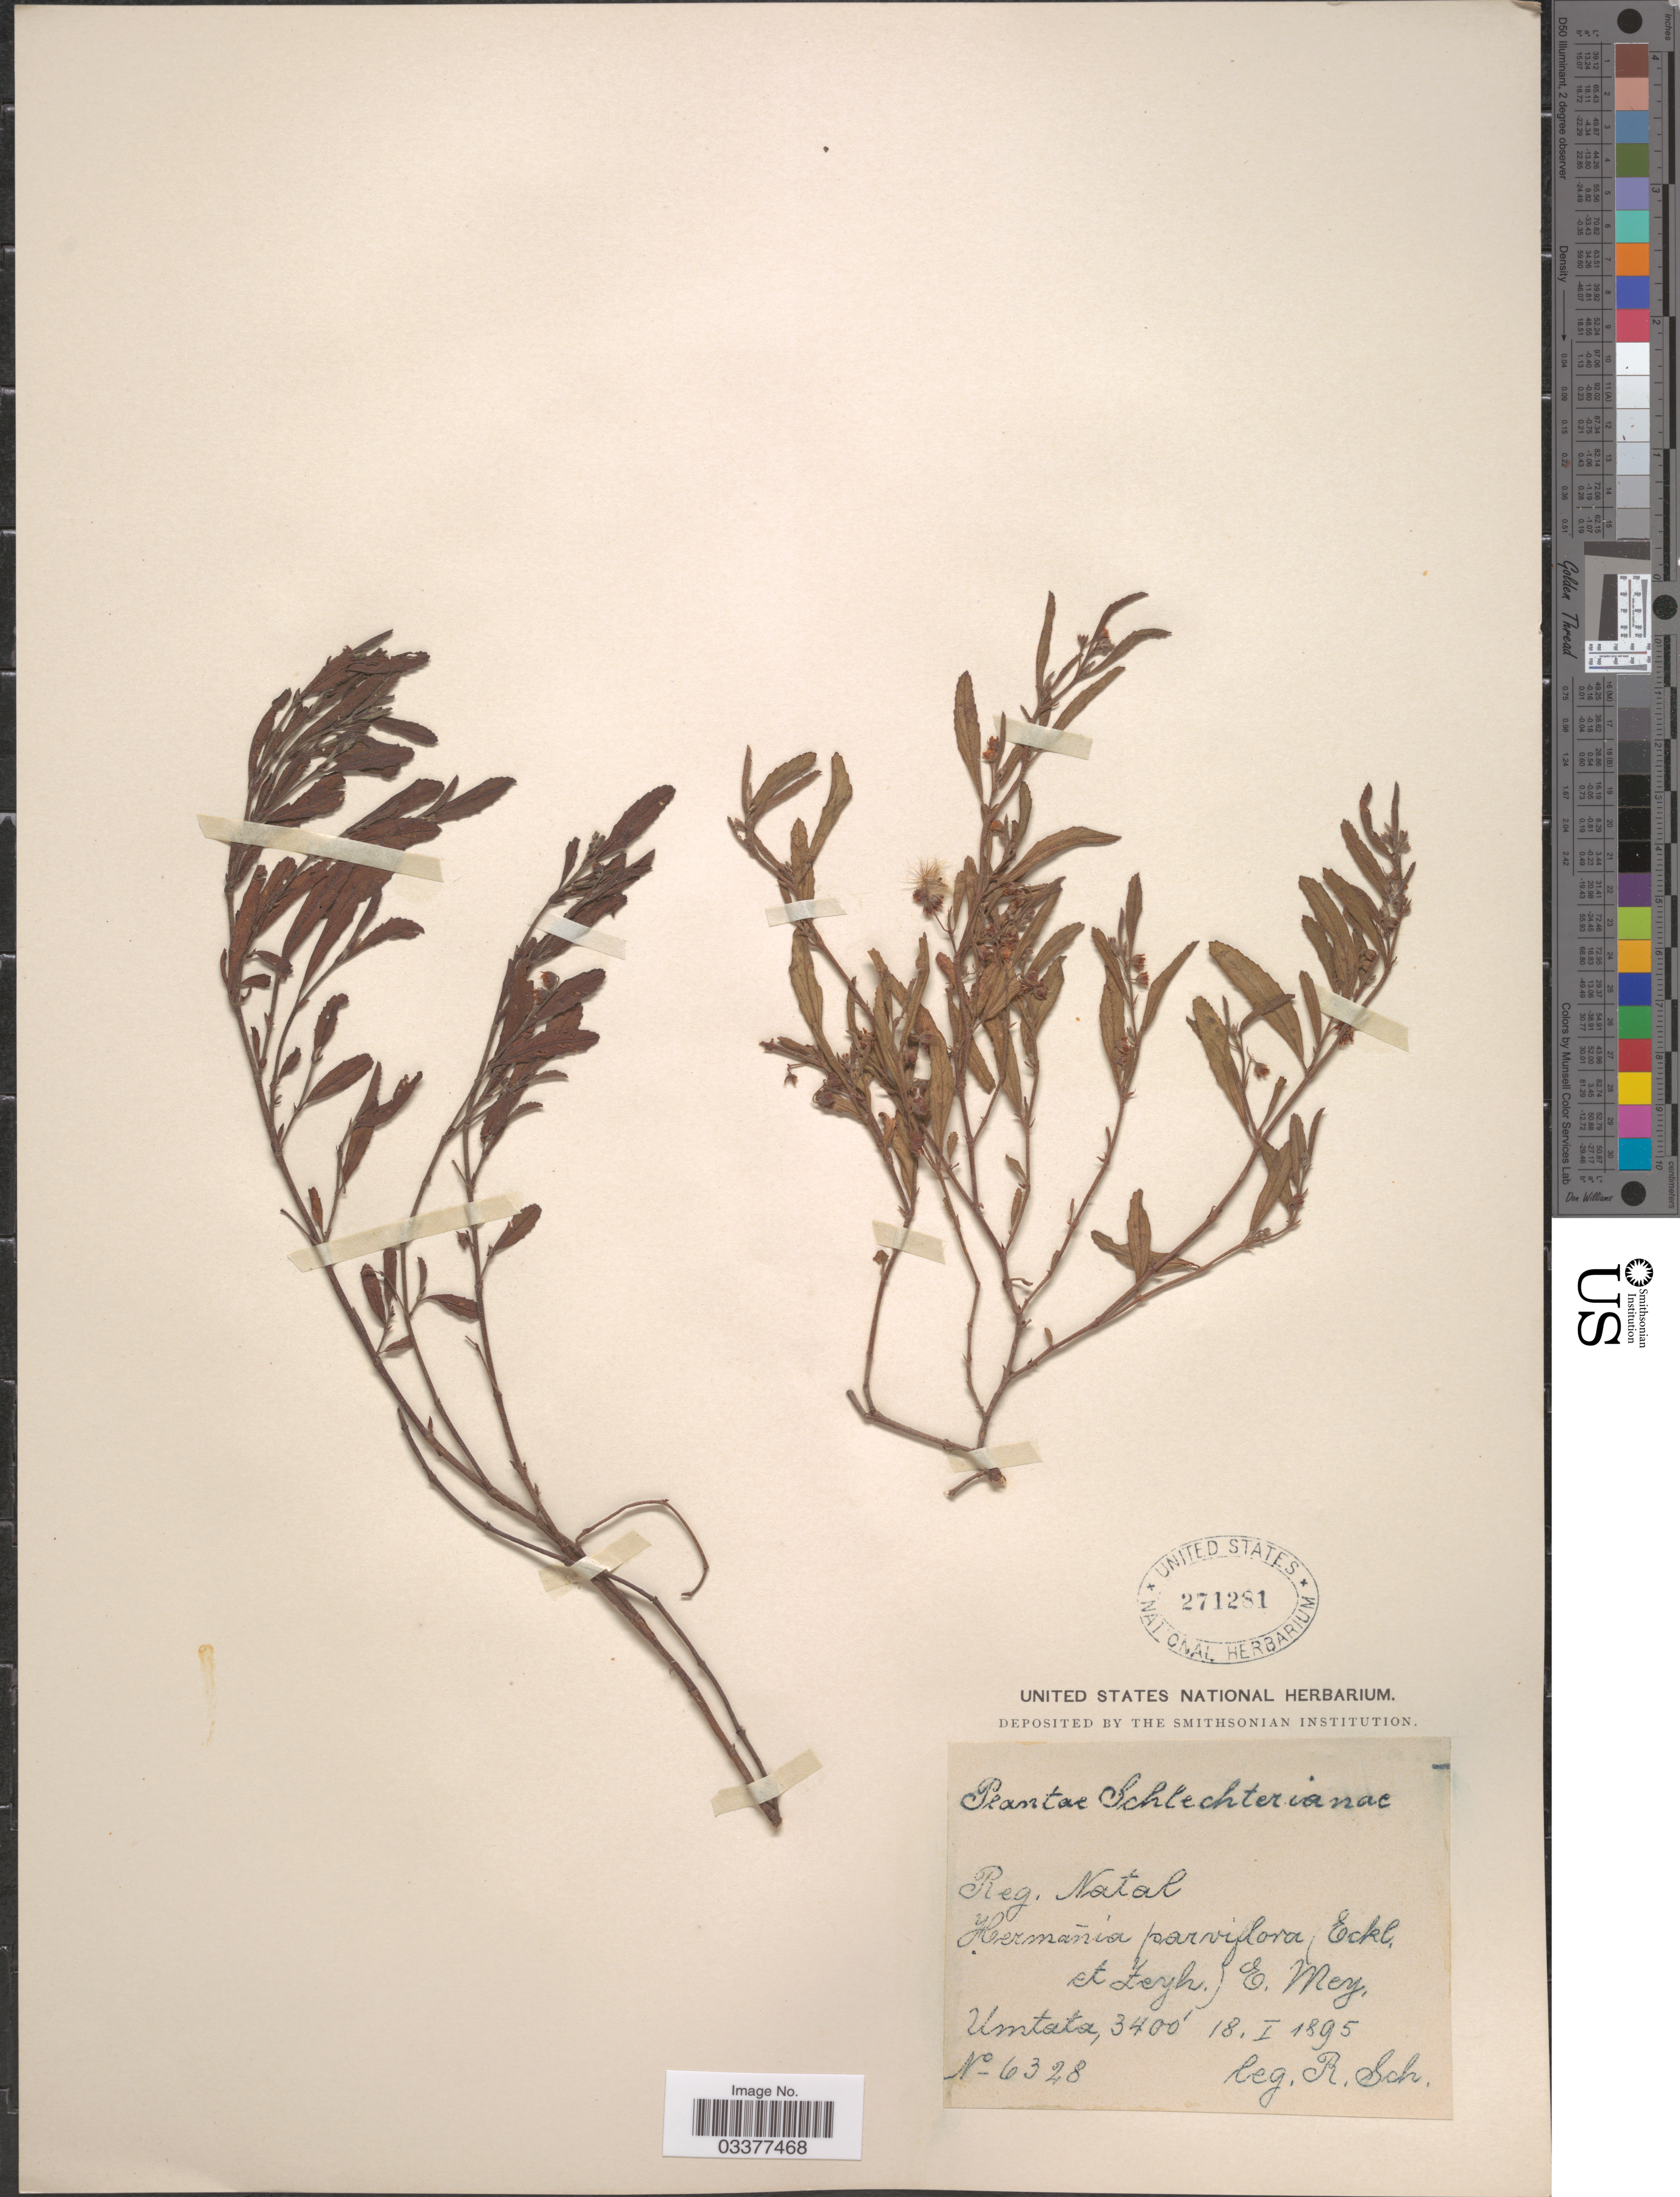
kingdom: Plantae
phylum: Tracheophyta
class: Magnoliopsida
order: Malvales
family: Malvaceae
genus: Hermannia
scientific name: Hermannia parviflora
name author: Eckl. & Zeyh.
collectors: F. R. R. Schlechter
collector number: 6328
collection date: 1895-01-18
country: South Africa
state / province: KwaZulu-Natal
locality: Reg. Natal. Umtata.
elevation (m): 1036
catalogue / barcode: US 271281